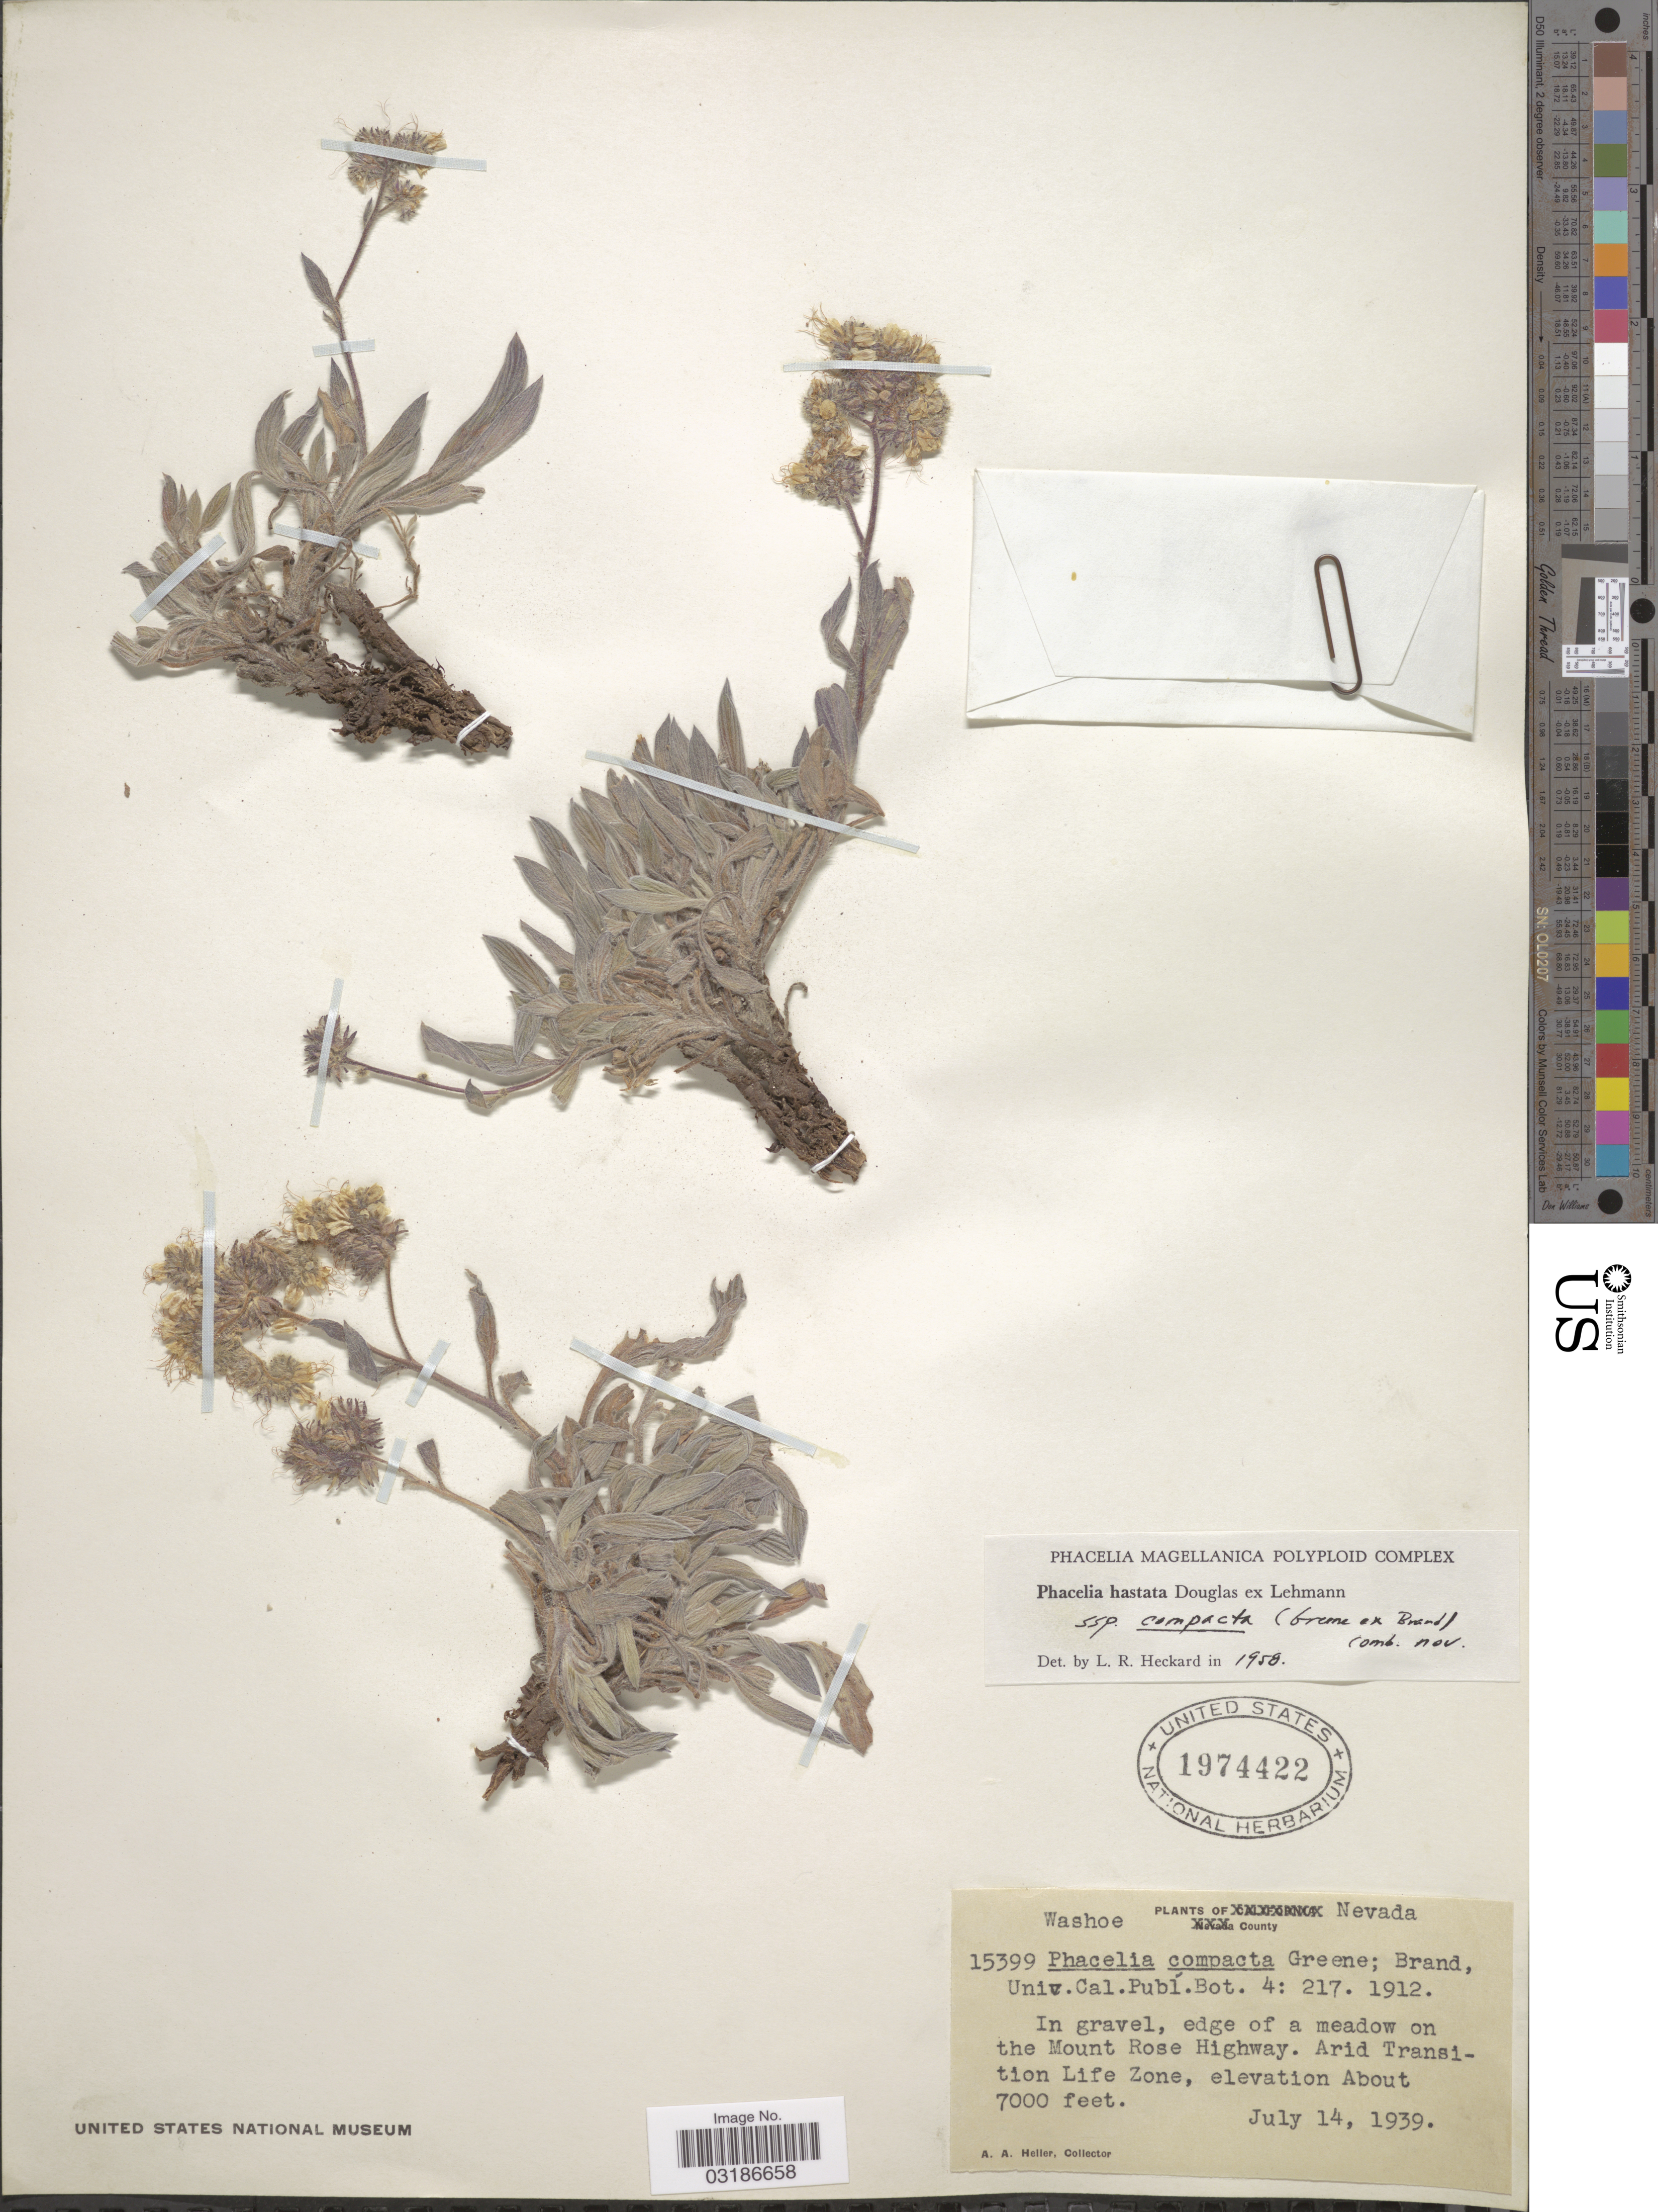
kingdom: Plantae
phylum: Tracheophyta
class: Magnoliopsida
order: Boraginales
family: Hydrophyllaceae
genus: Phacelia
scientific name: Phacelia hastata subsp. compacta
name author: (Brand) Heckard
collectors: A. A. Heller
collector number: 15399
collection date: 1939-07-14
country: United States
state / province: Nevada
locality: Washoe County, In gravel, edge of a meadow on the Mount Rose Highway, Arid Transition Life Zone.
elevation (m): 2134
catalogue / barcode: US 1974422